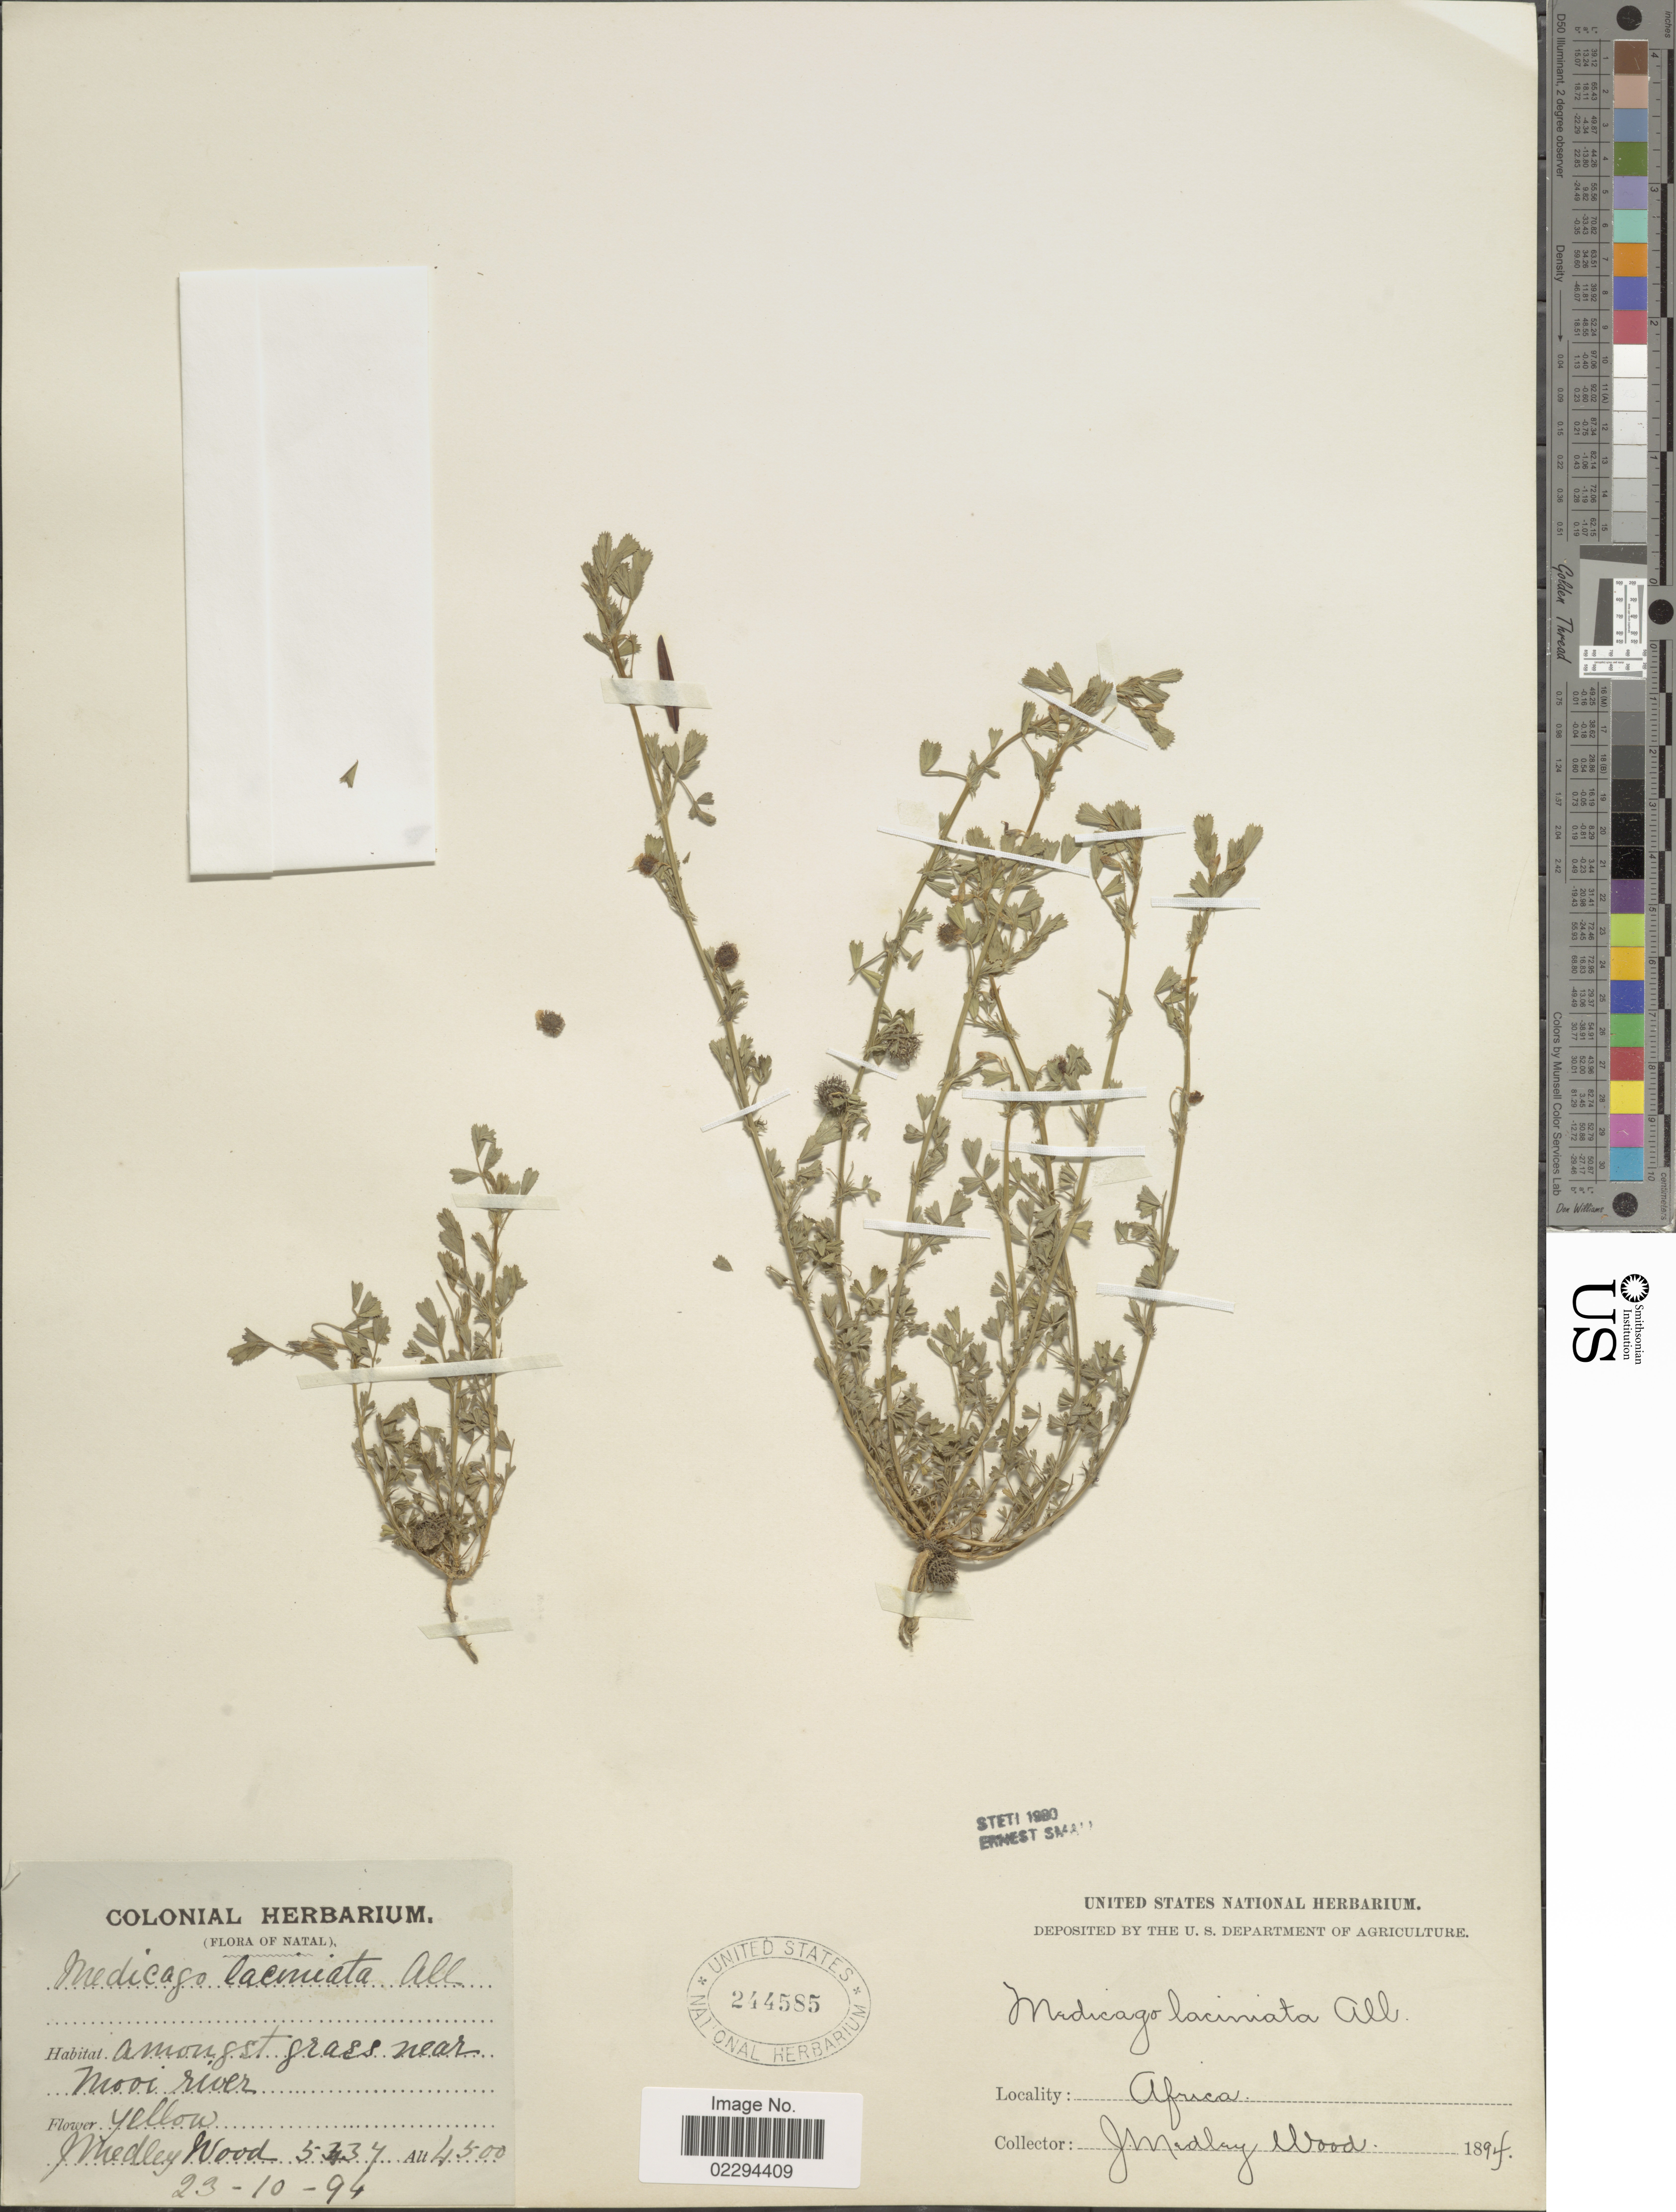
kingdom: Plantae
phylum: Tracheophyta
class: Magnoliopsida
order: Fabales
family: Fabaceae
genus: Medicago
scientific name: Medicago laciniata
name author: (L.) Mill.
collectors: J. Medley Wood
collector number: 5434*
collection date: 1894-10-23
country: South Africa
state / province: KwaZulu-Natal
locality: Natal. near mooi river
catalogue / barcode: US 244585